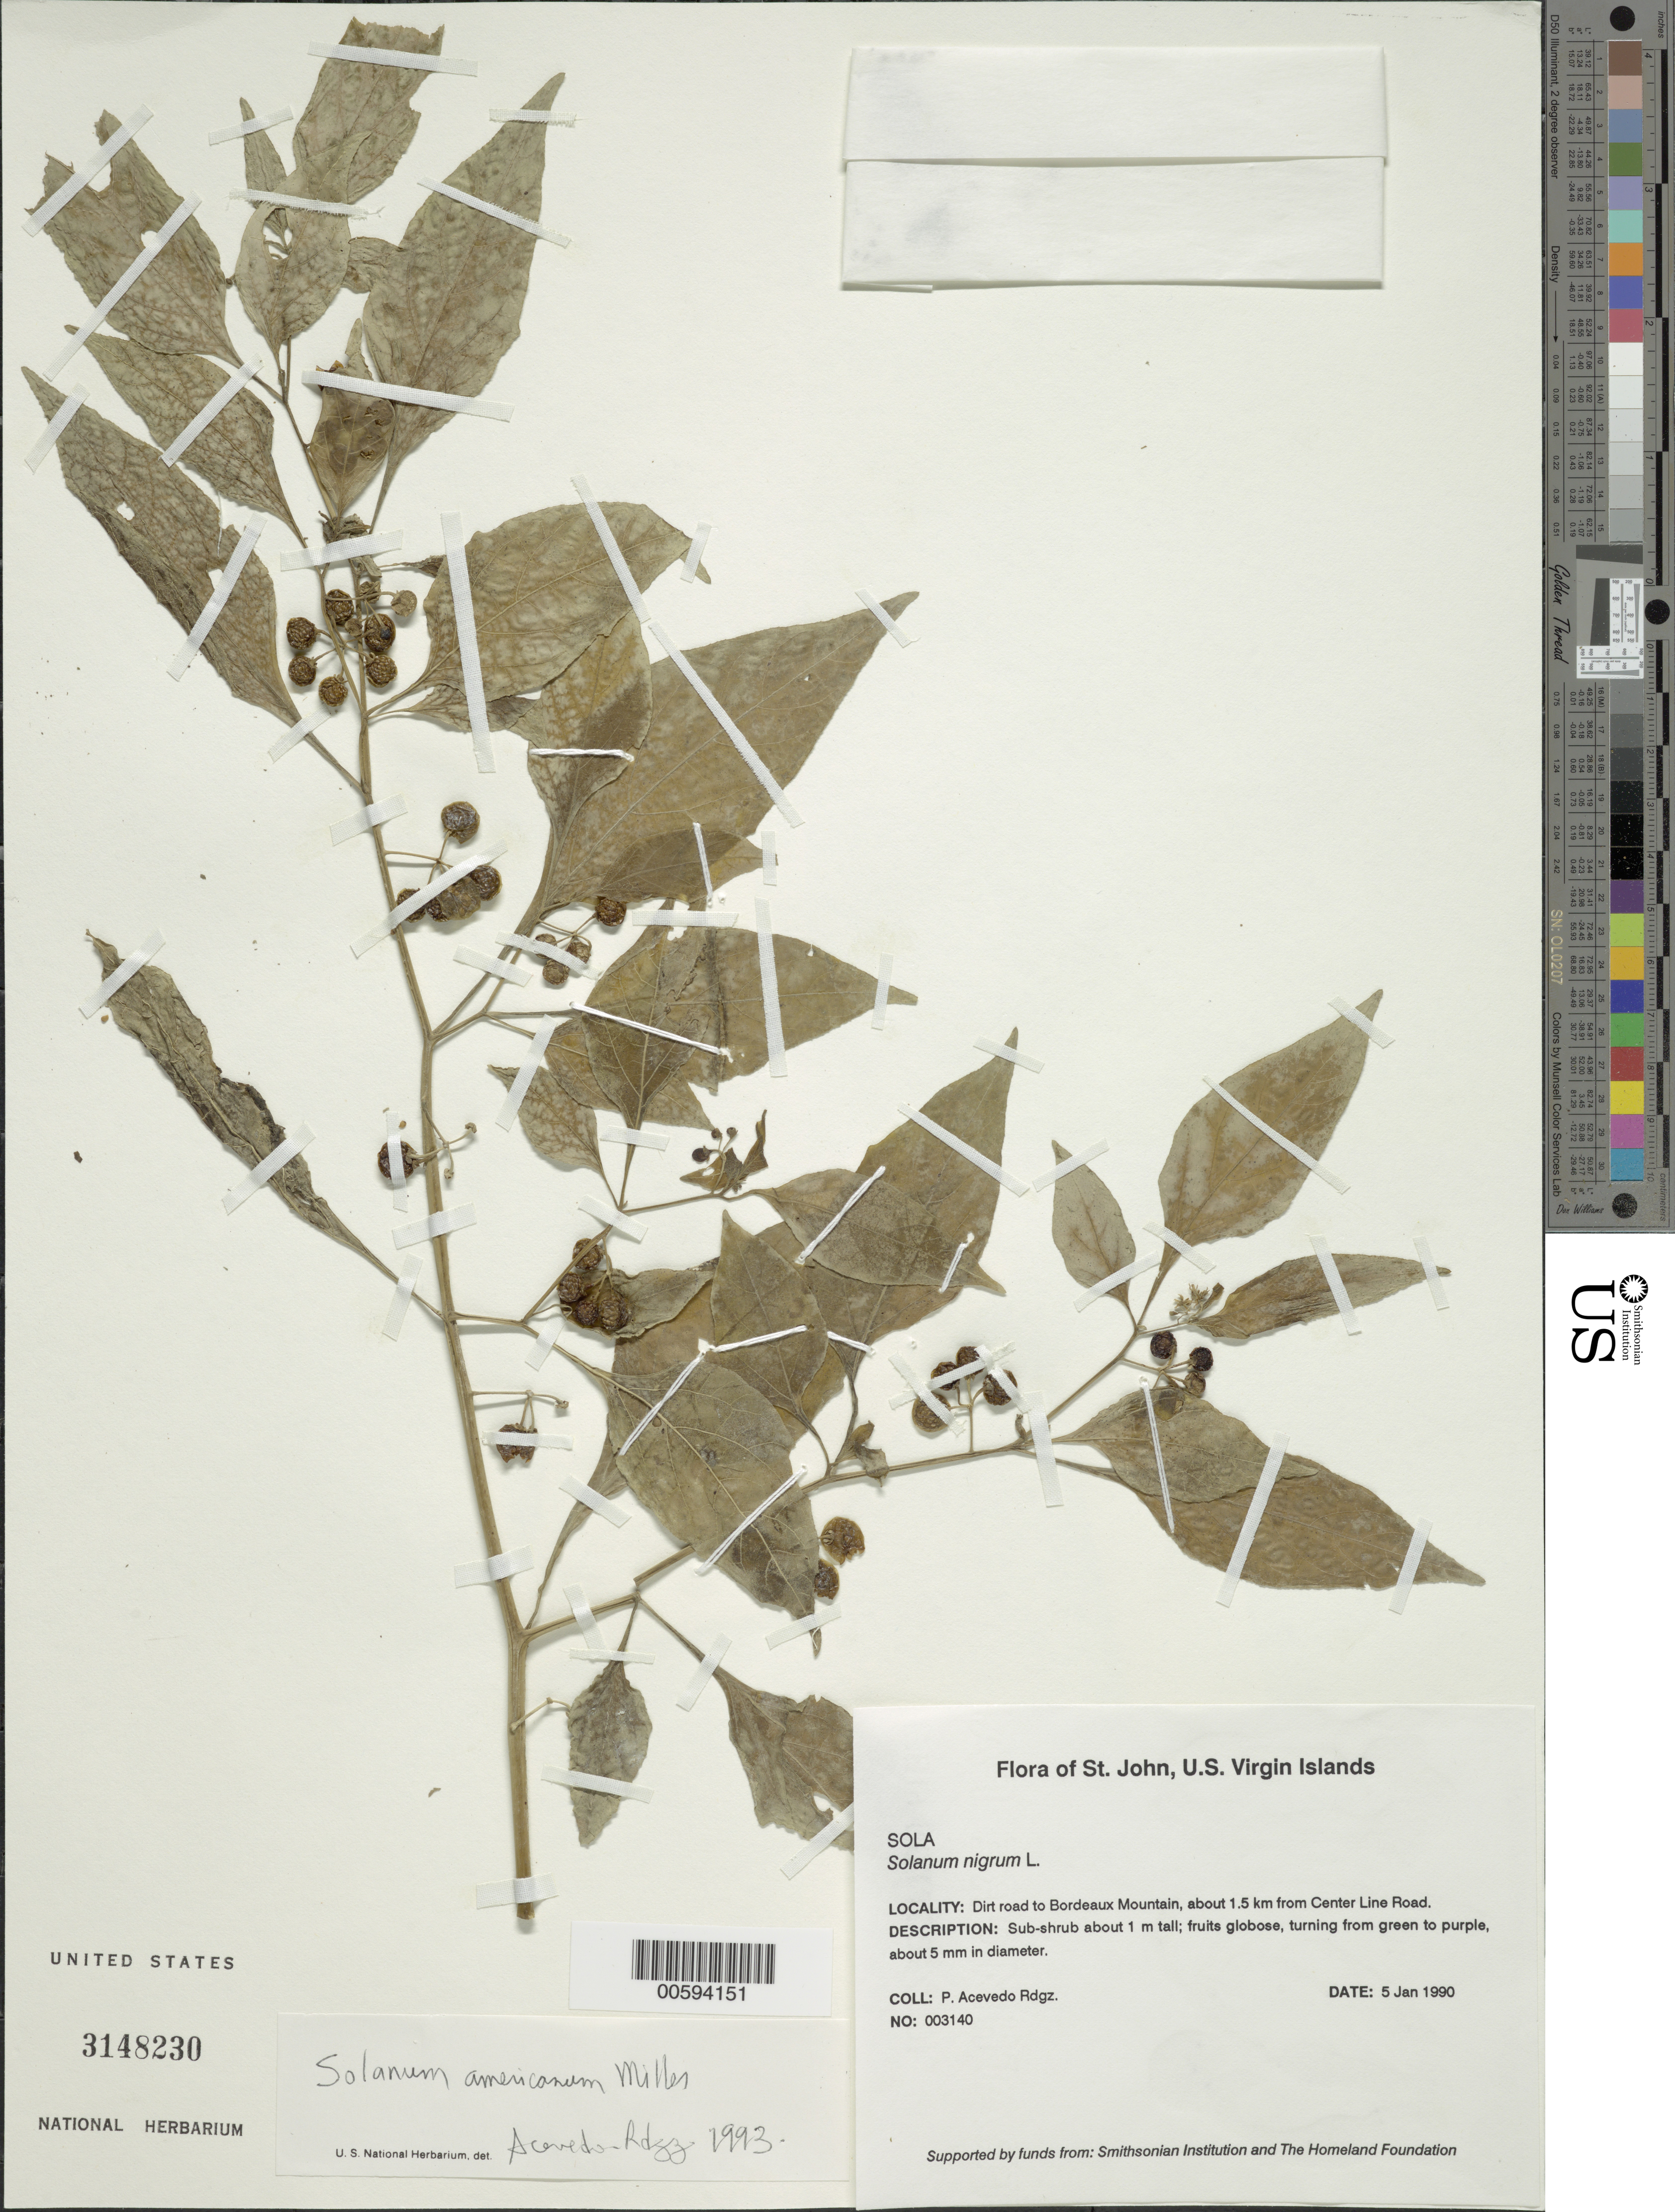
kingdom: Plantae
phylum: Tracheophyta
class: Magnoliopsida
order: Solanales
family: Solanaceae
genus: Solanum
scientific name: Solanum americanum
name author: Mill.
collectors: P. Acevedo-Rodr.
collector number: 3140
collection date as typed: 05 Jan 1990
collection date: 1990-01-05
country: U.S. Virgin Islands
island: St. John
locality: Cruz Bay Quarter; dirt road to Bordeaux Mountain, about 1.5 km from Center Line Road.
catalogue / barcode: US 3148230